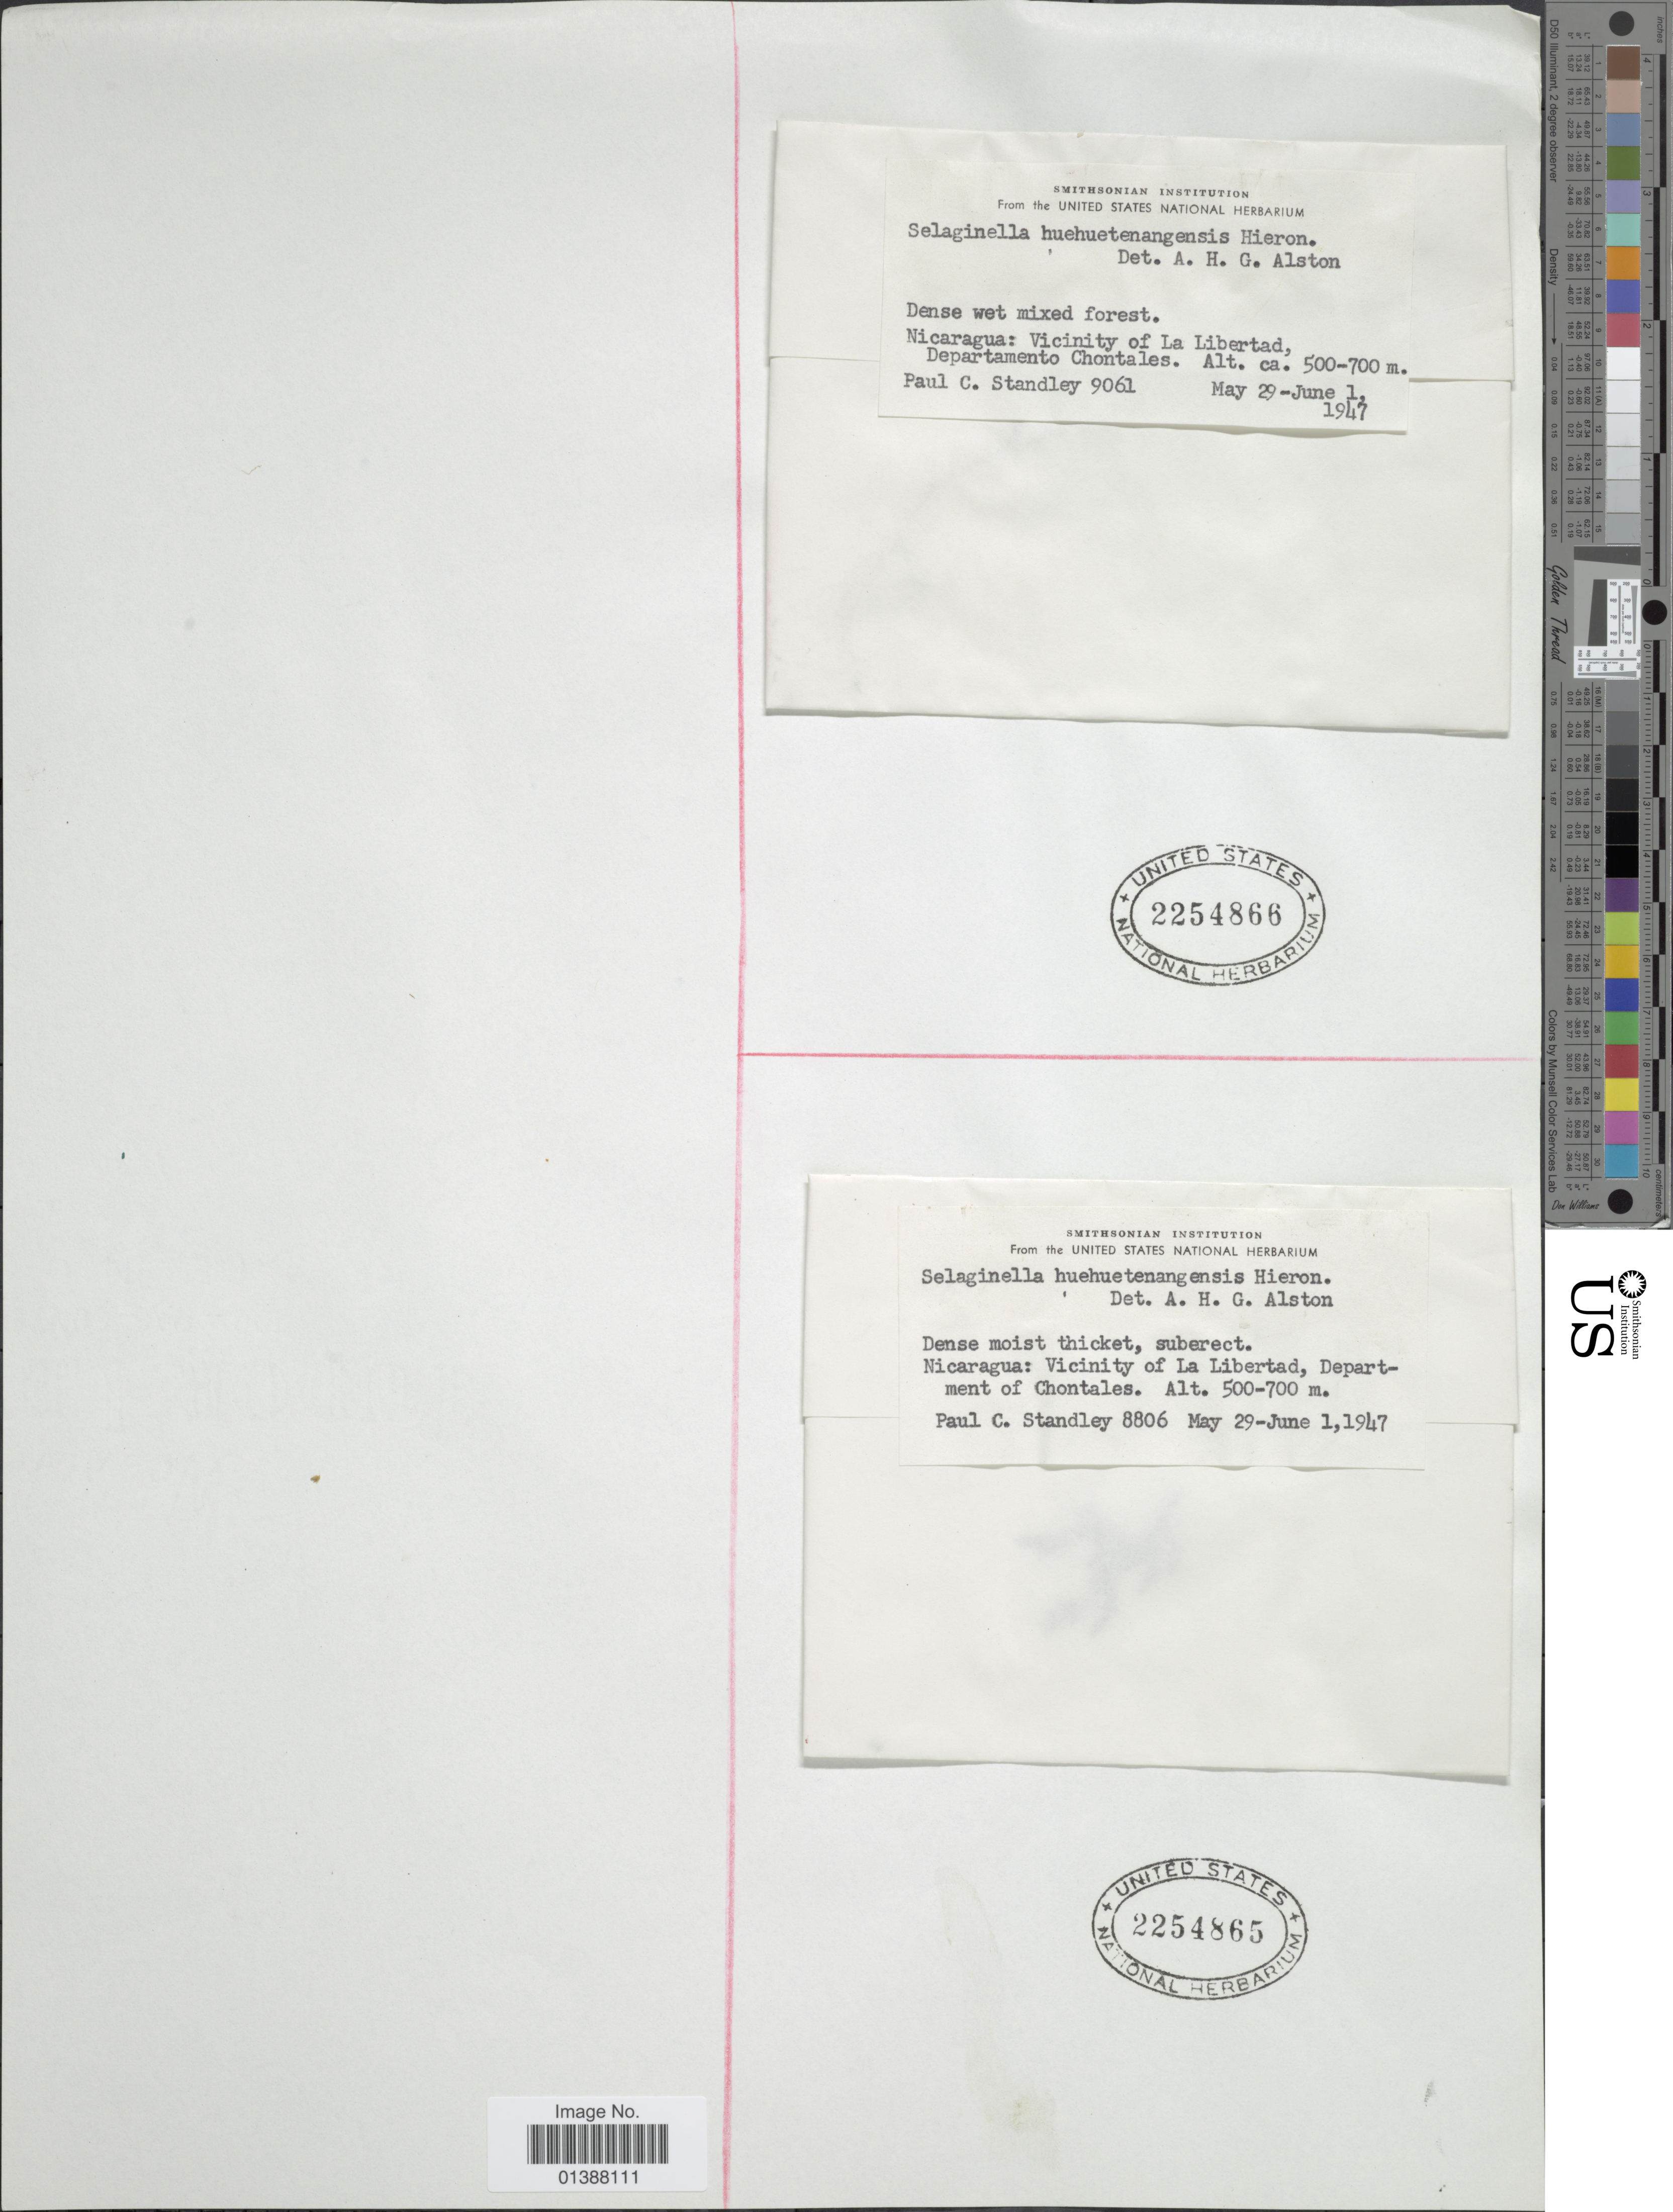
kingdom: Plantae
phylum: Tracheophyta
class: Lycopodiopsida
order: Selaginellales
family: Selaginellaceae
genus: Selaginella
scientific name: Selaginella huehuetenangensis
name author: Hieron.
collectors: P. C. Standley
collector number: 8806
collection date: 1947-05-29/1947-06-01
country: Nicaragua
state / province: Chontales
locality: Vicinity of Libertad, DEpartment of Chontales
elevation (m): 500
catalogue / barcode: US 2254865